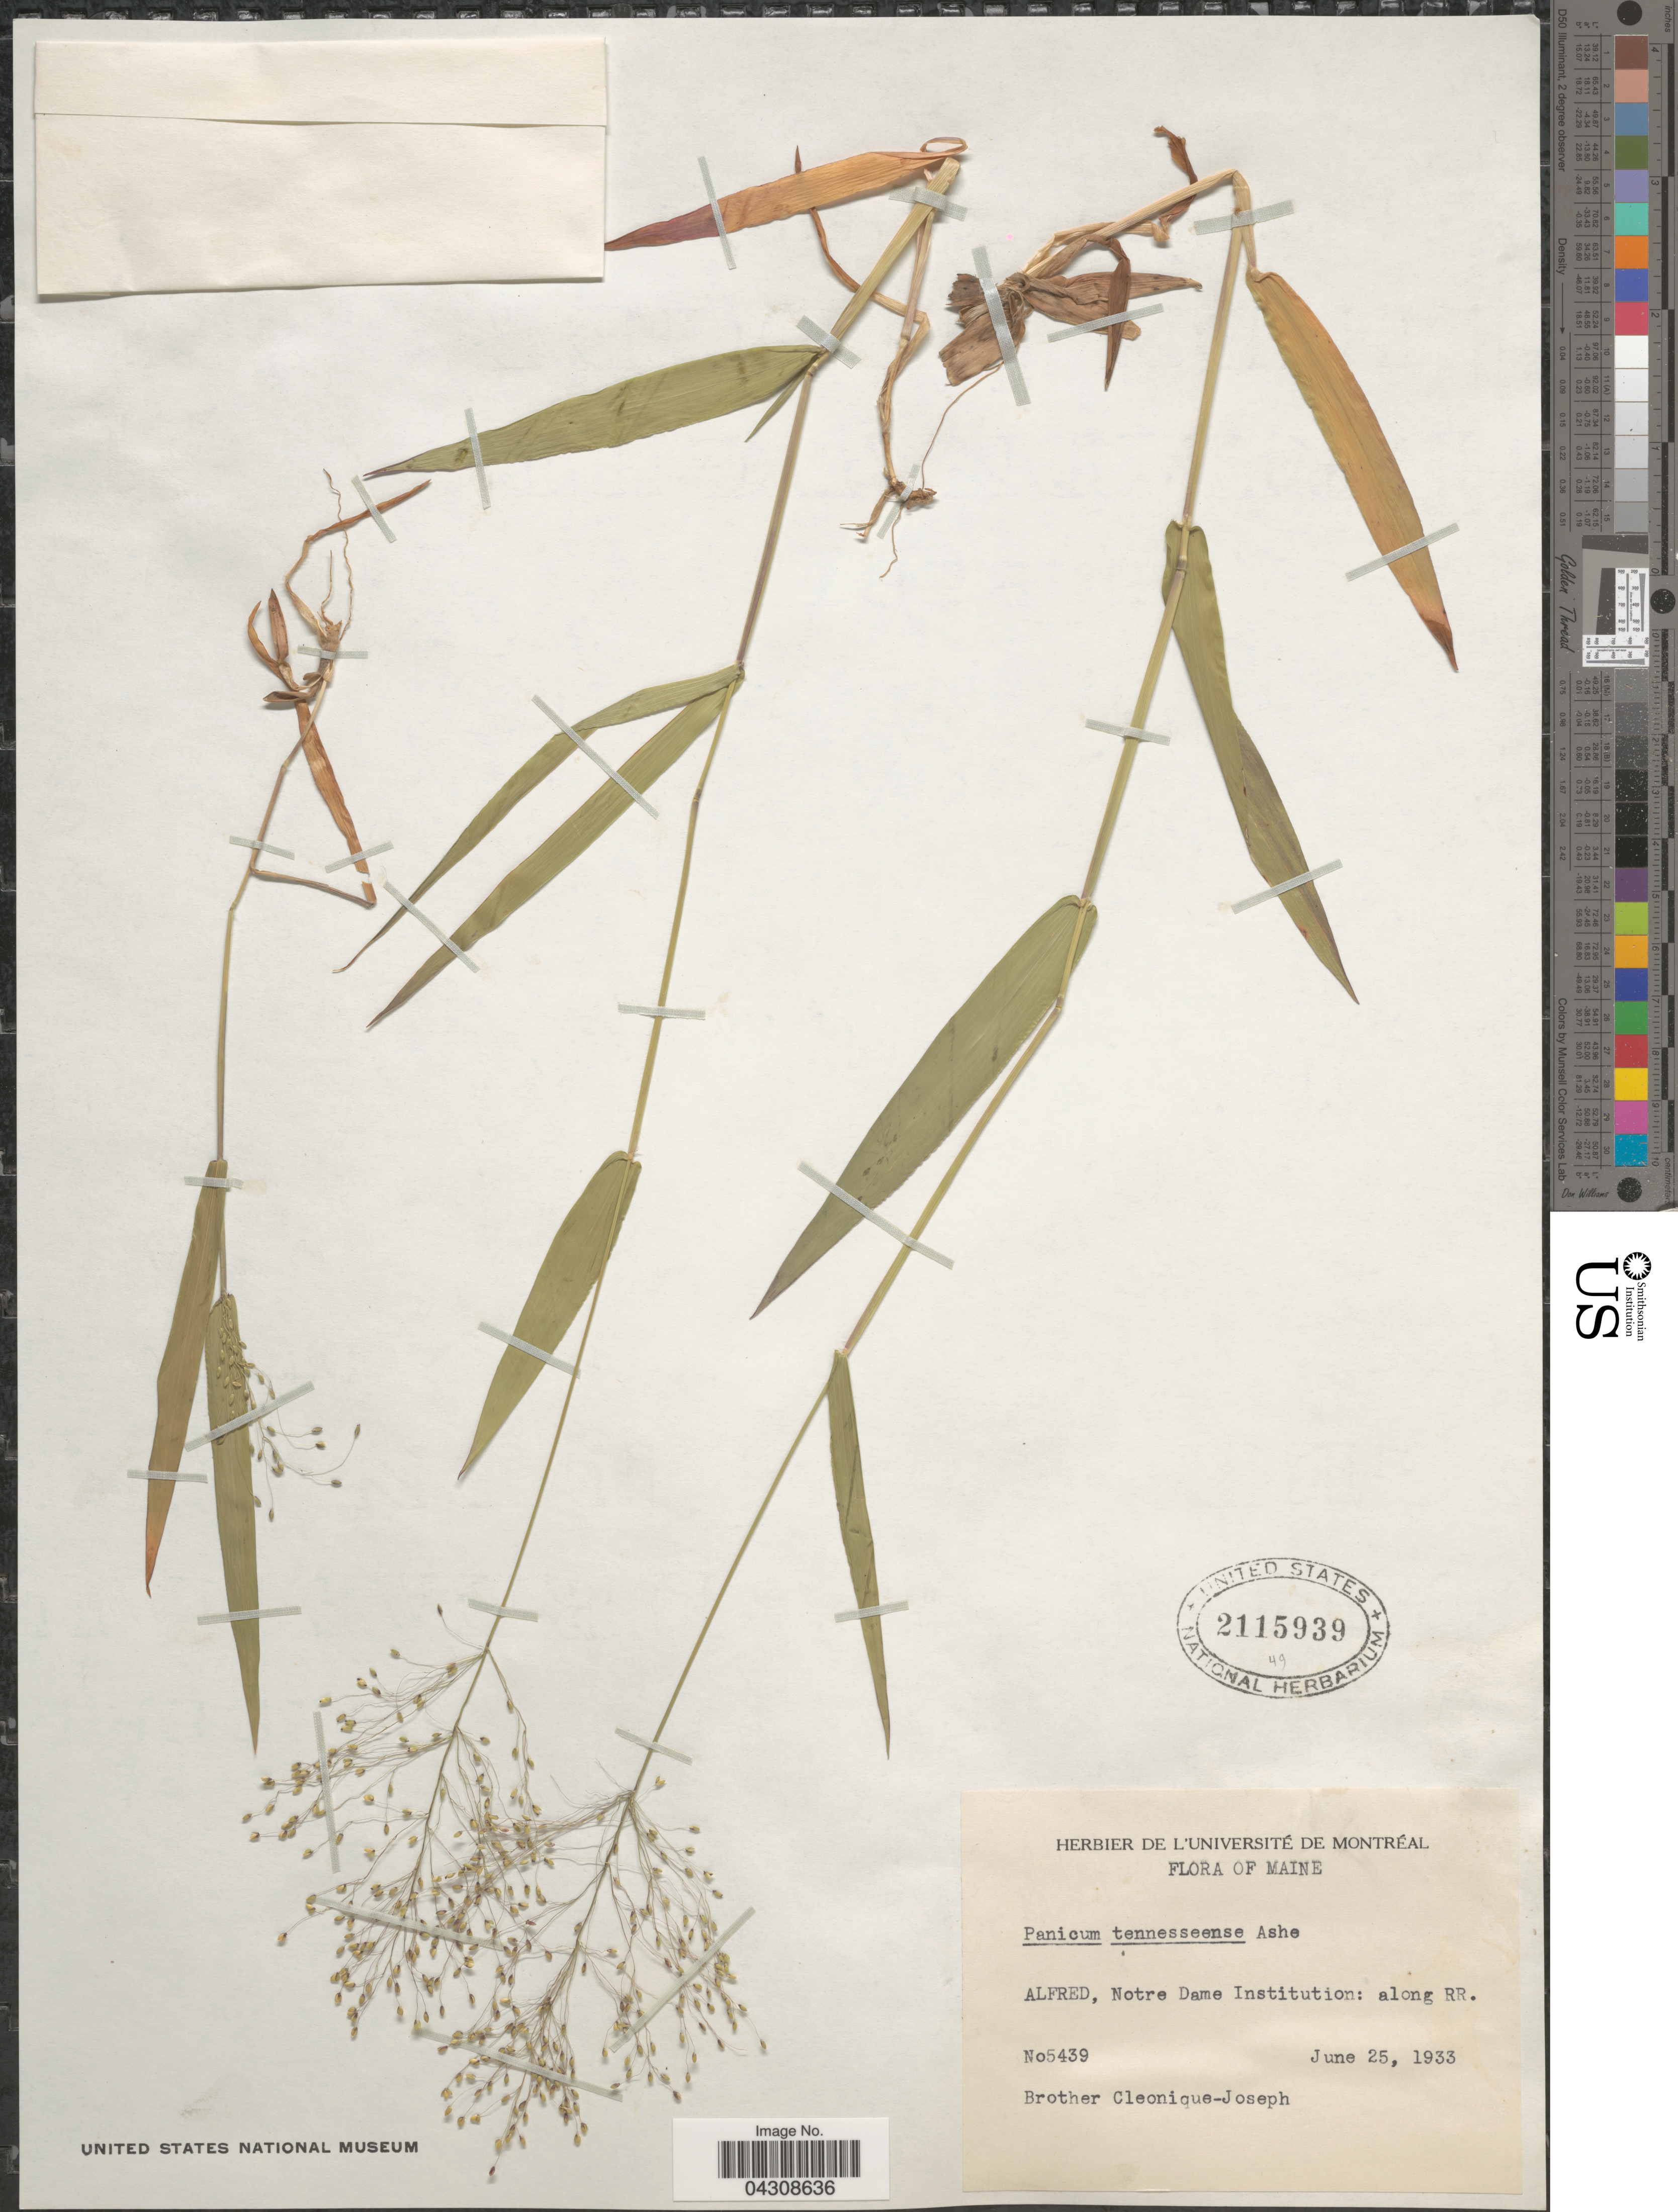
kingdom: Plantae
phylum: Tracheophyta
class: Liliopsida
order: Poales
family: Poaceae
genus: Dichanthelium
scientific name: Dichanthelium acuminatum var. acuminatum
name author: (Sw.) Gould & C.A. Clark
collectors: Bro. Cleonique-Joseph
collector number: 5439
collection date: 1933-06-25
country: United States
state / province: Maine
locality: Alfred, Notre Dame Institution: along RR.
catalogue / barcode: US 2115939